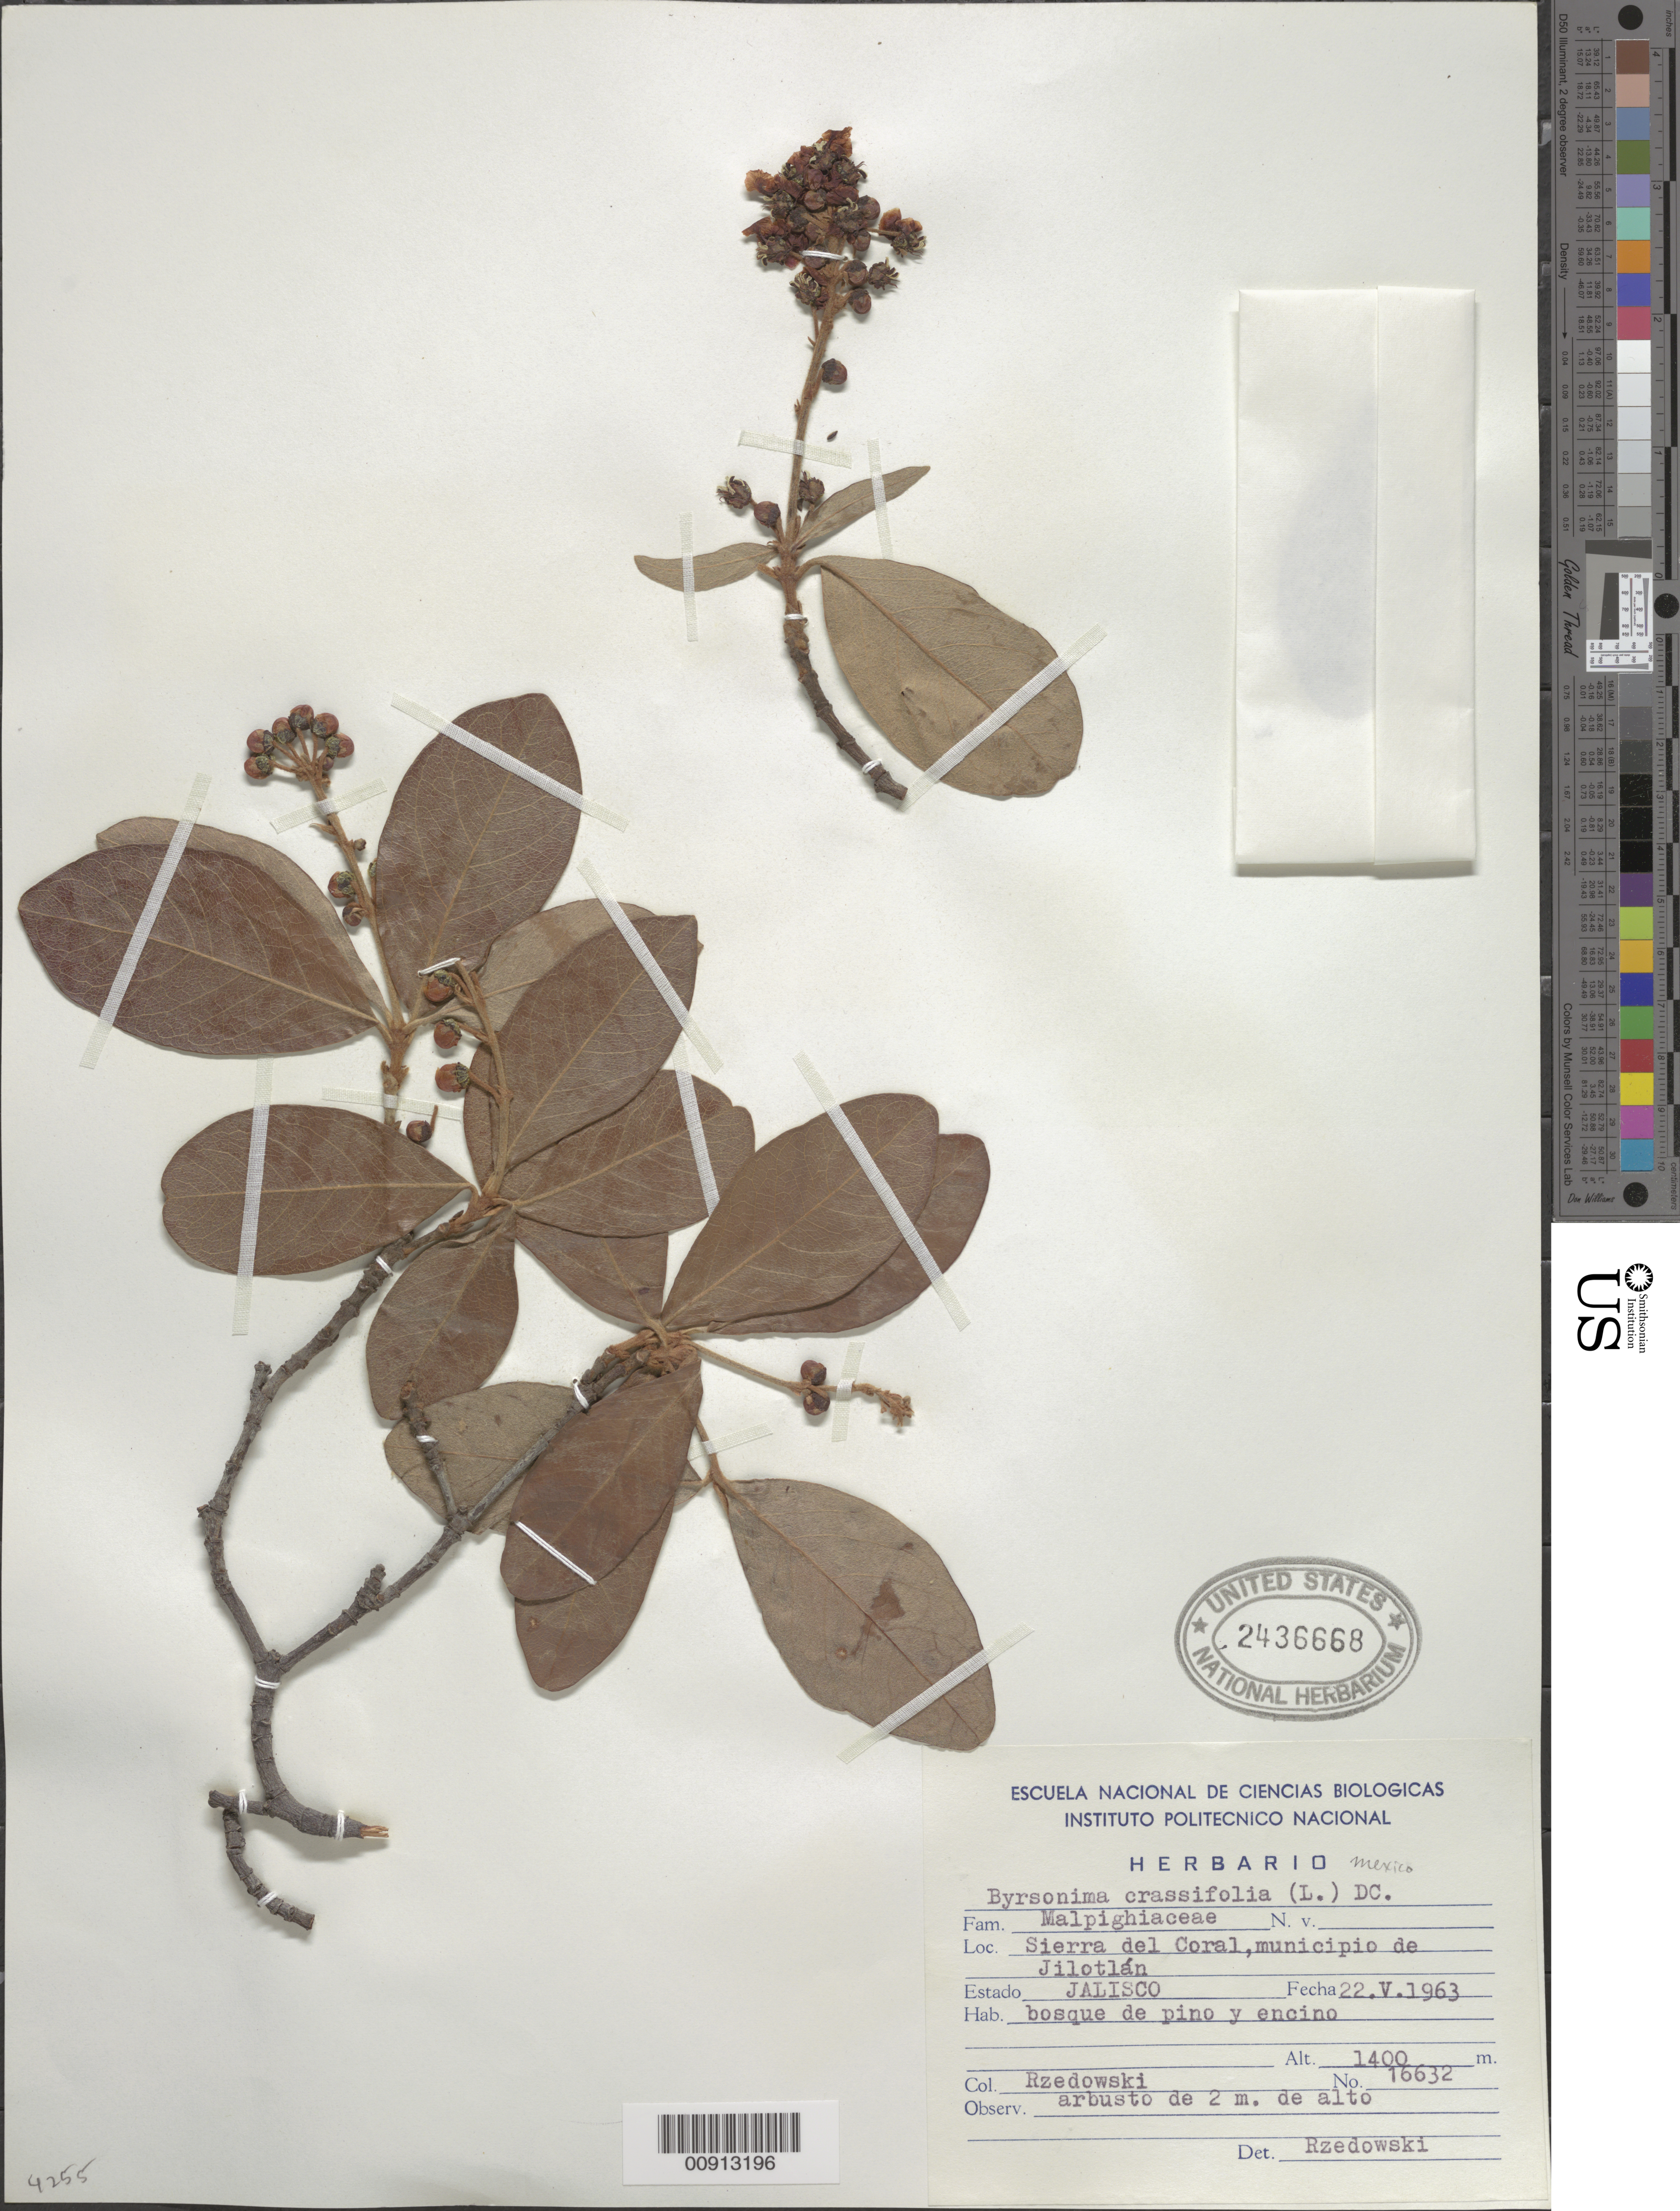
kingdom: Plantae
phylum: Tracheophyta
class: Magnoliopsida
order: Malpighiales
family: Malpighiaceae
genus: Byrsonima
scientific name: Byrsonima crassifolia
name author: (L.) Kunth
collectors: J. Rzedowski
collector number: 16632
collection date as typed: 22 May 1963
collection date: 1963-05-22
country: Mexico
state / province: Jalisco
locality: Sierra del Coral, municipio de Jilotlán, Jalisco.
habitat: Bosque de pino y encino.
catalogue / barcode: US 2436668